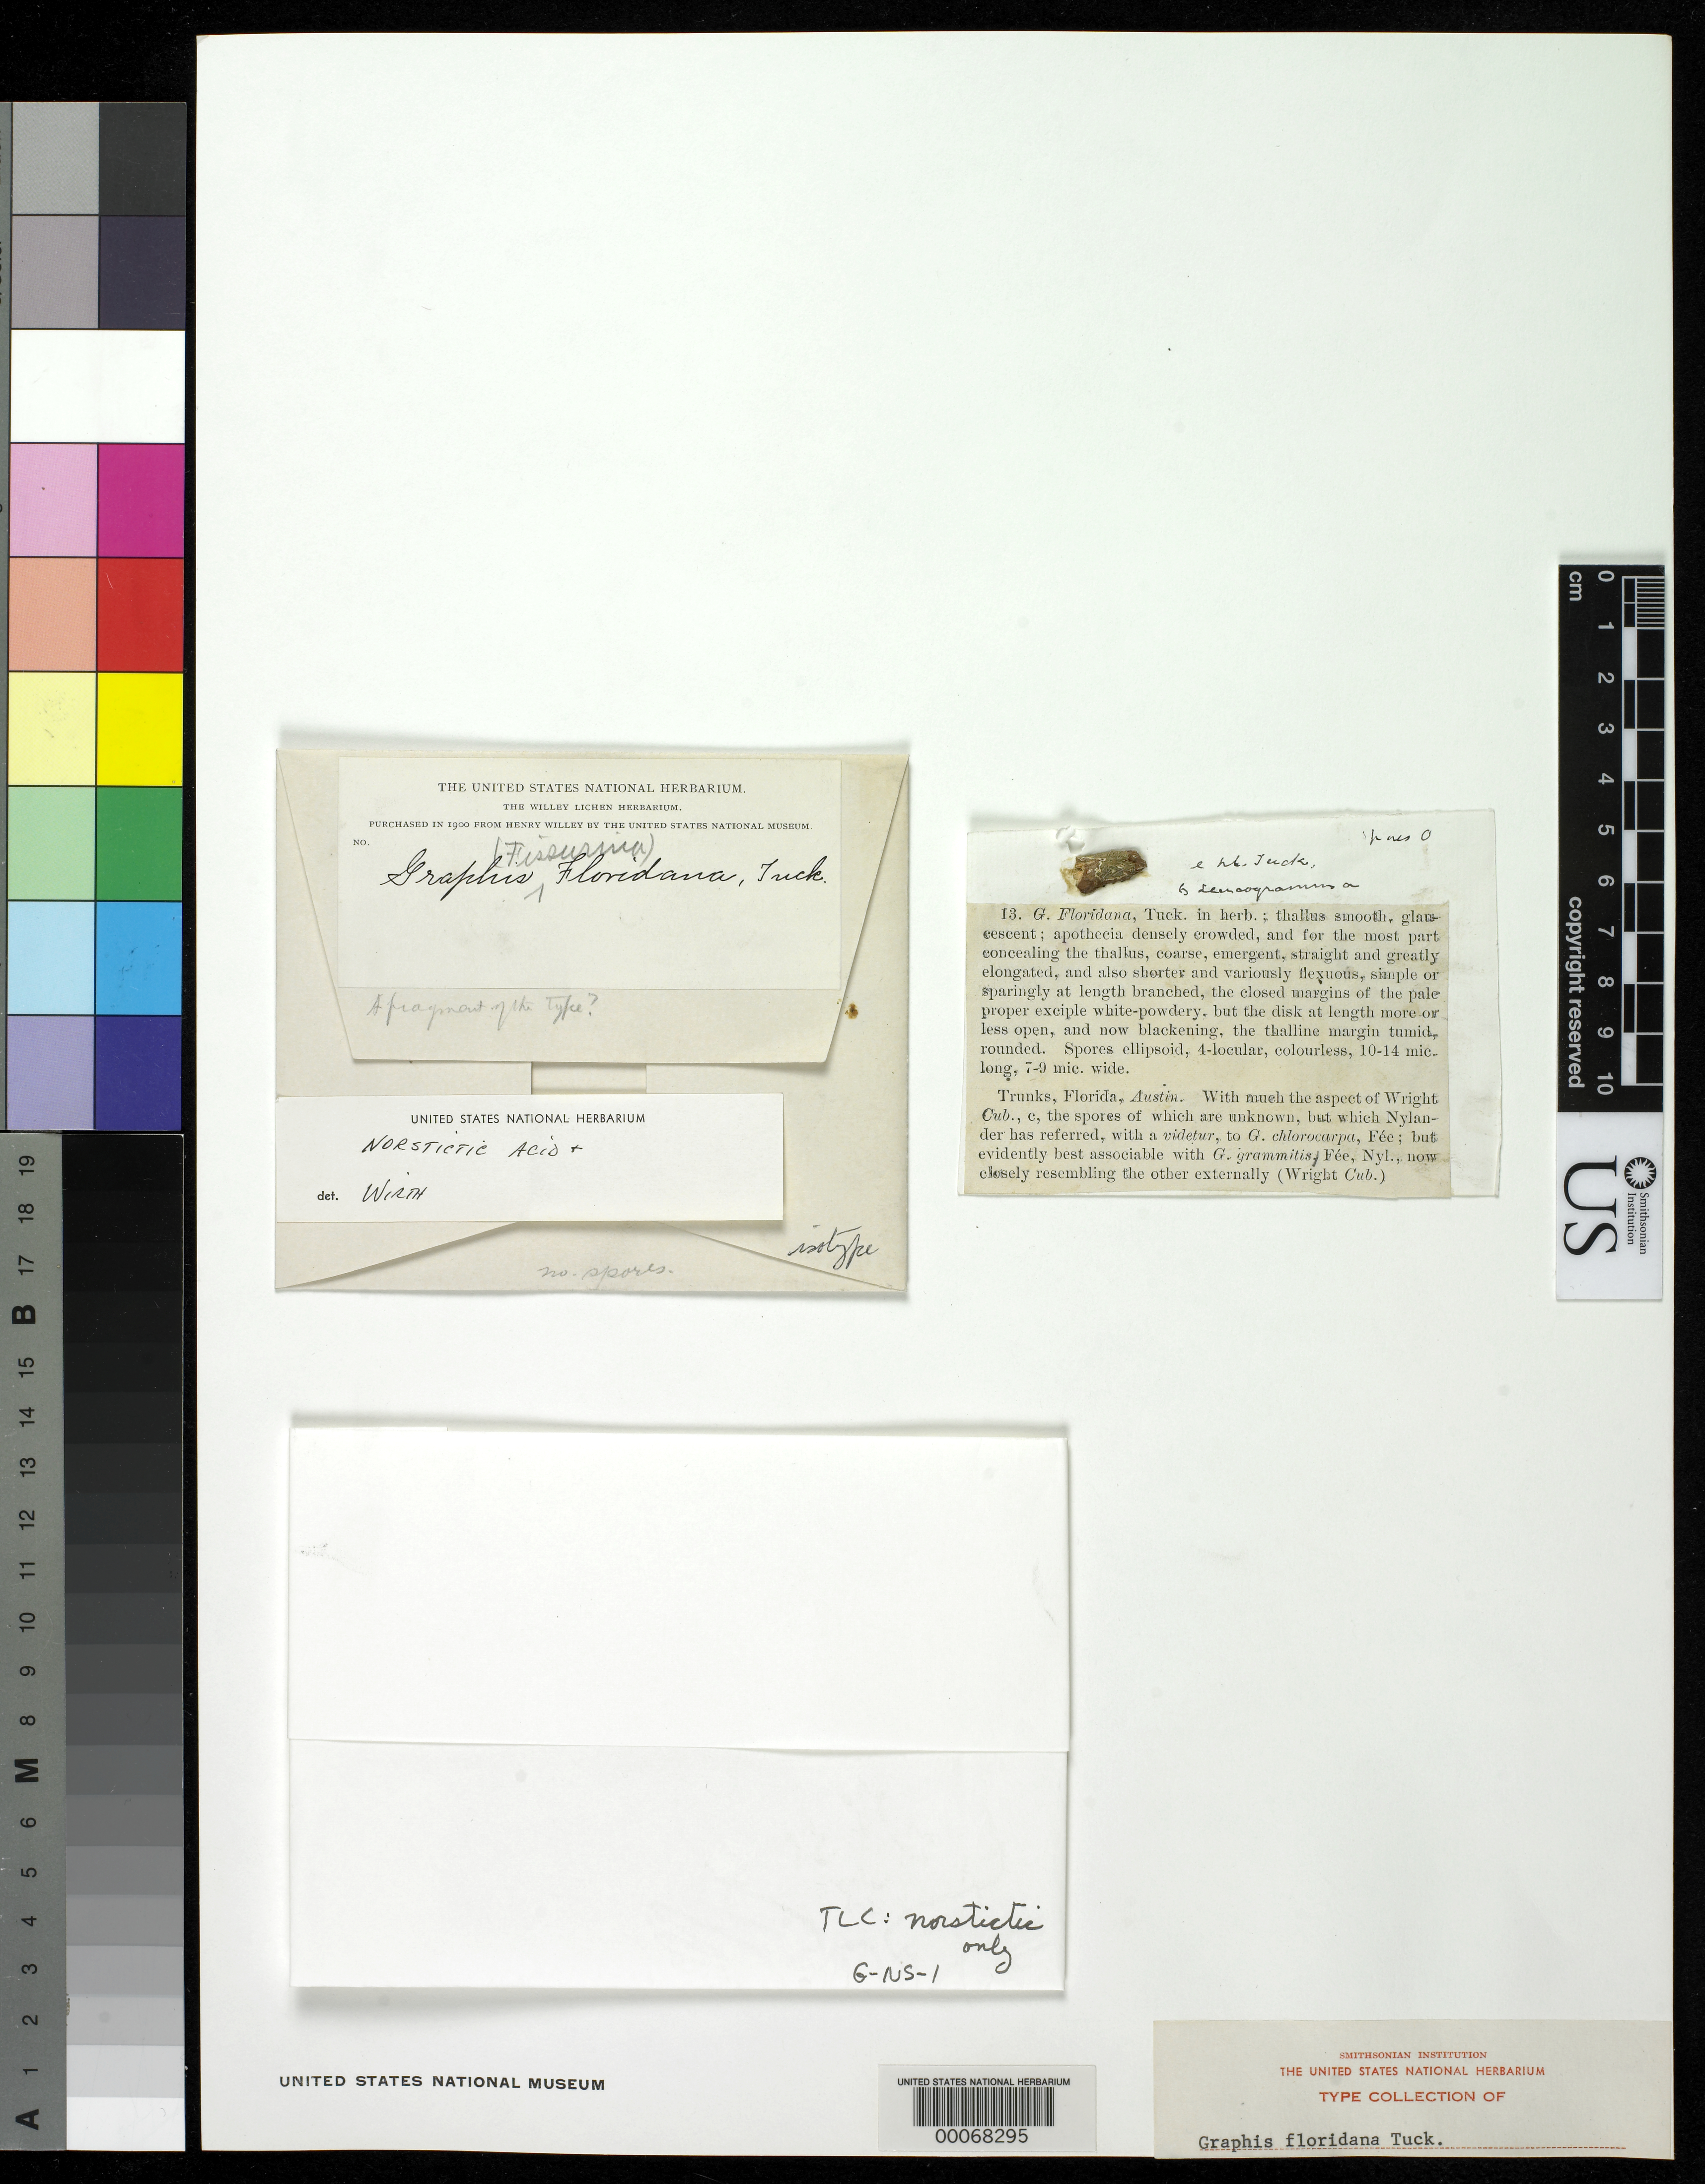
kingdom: Fungi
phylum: Ascomycota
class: Lecanoromycetes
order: Ostropales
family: Graphidaceae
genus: Graphis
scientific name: Graphis floridana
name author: Tuck.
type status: Isotype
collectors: C. F. Austin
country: United States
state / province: Florida